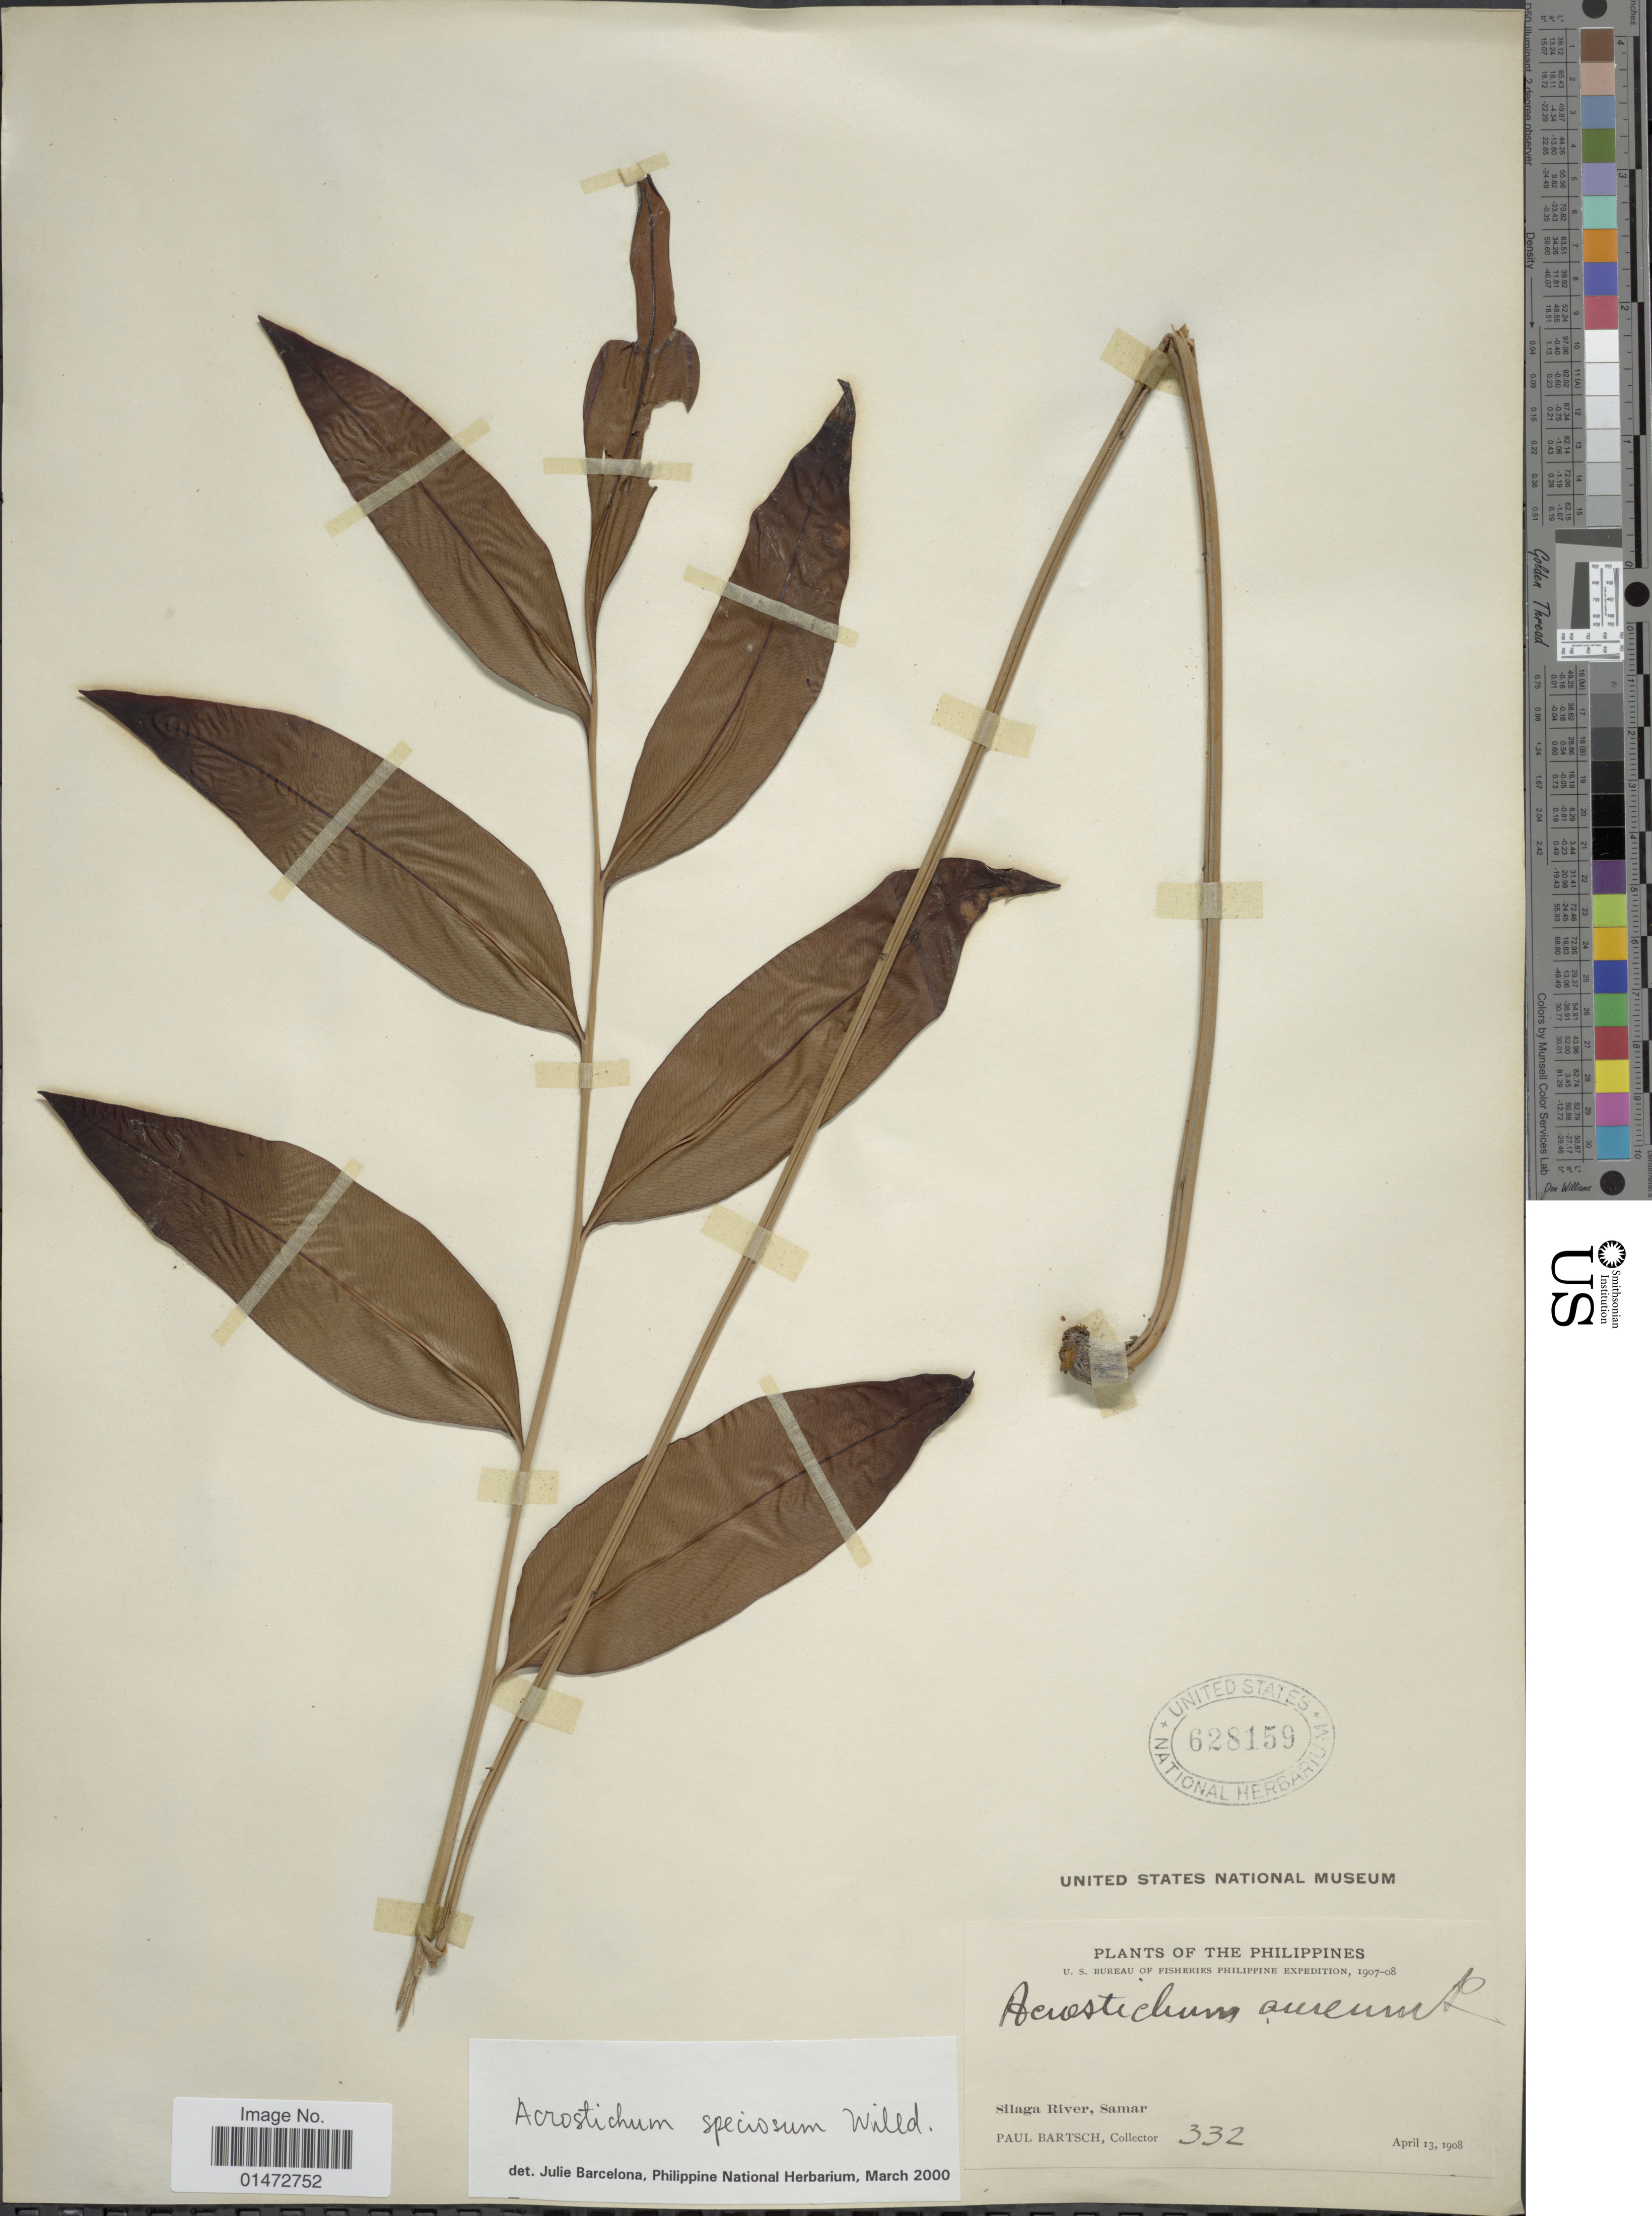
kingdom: Plantae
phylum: Tracheophyta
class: Polypodiopsida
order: Polypodiales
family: Pteridaceae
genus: Acrostichum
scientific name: Acrostichum speciosum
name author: Willd.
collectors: P. Bartsch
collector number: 332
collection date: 1908-04-13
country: Philippines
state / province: Eastern Visayas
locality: Silaga River, Samar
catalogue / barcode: US 628159